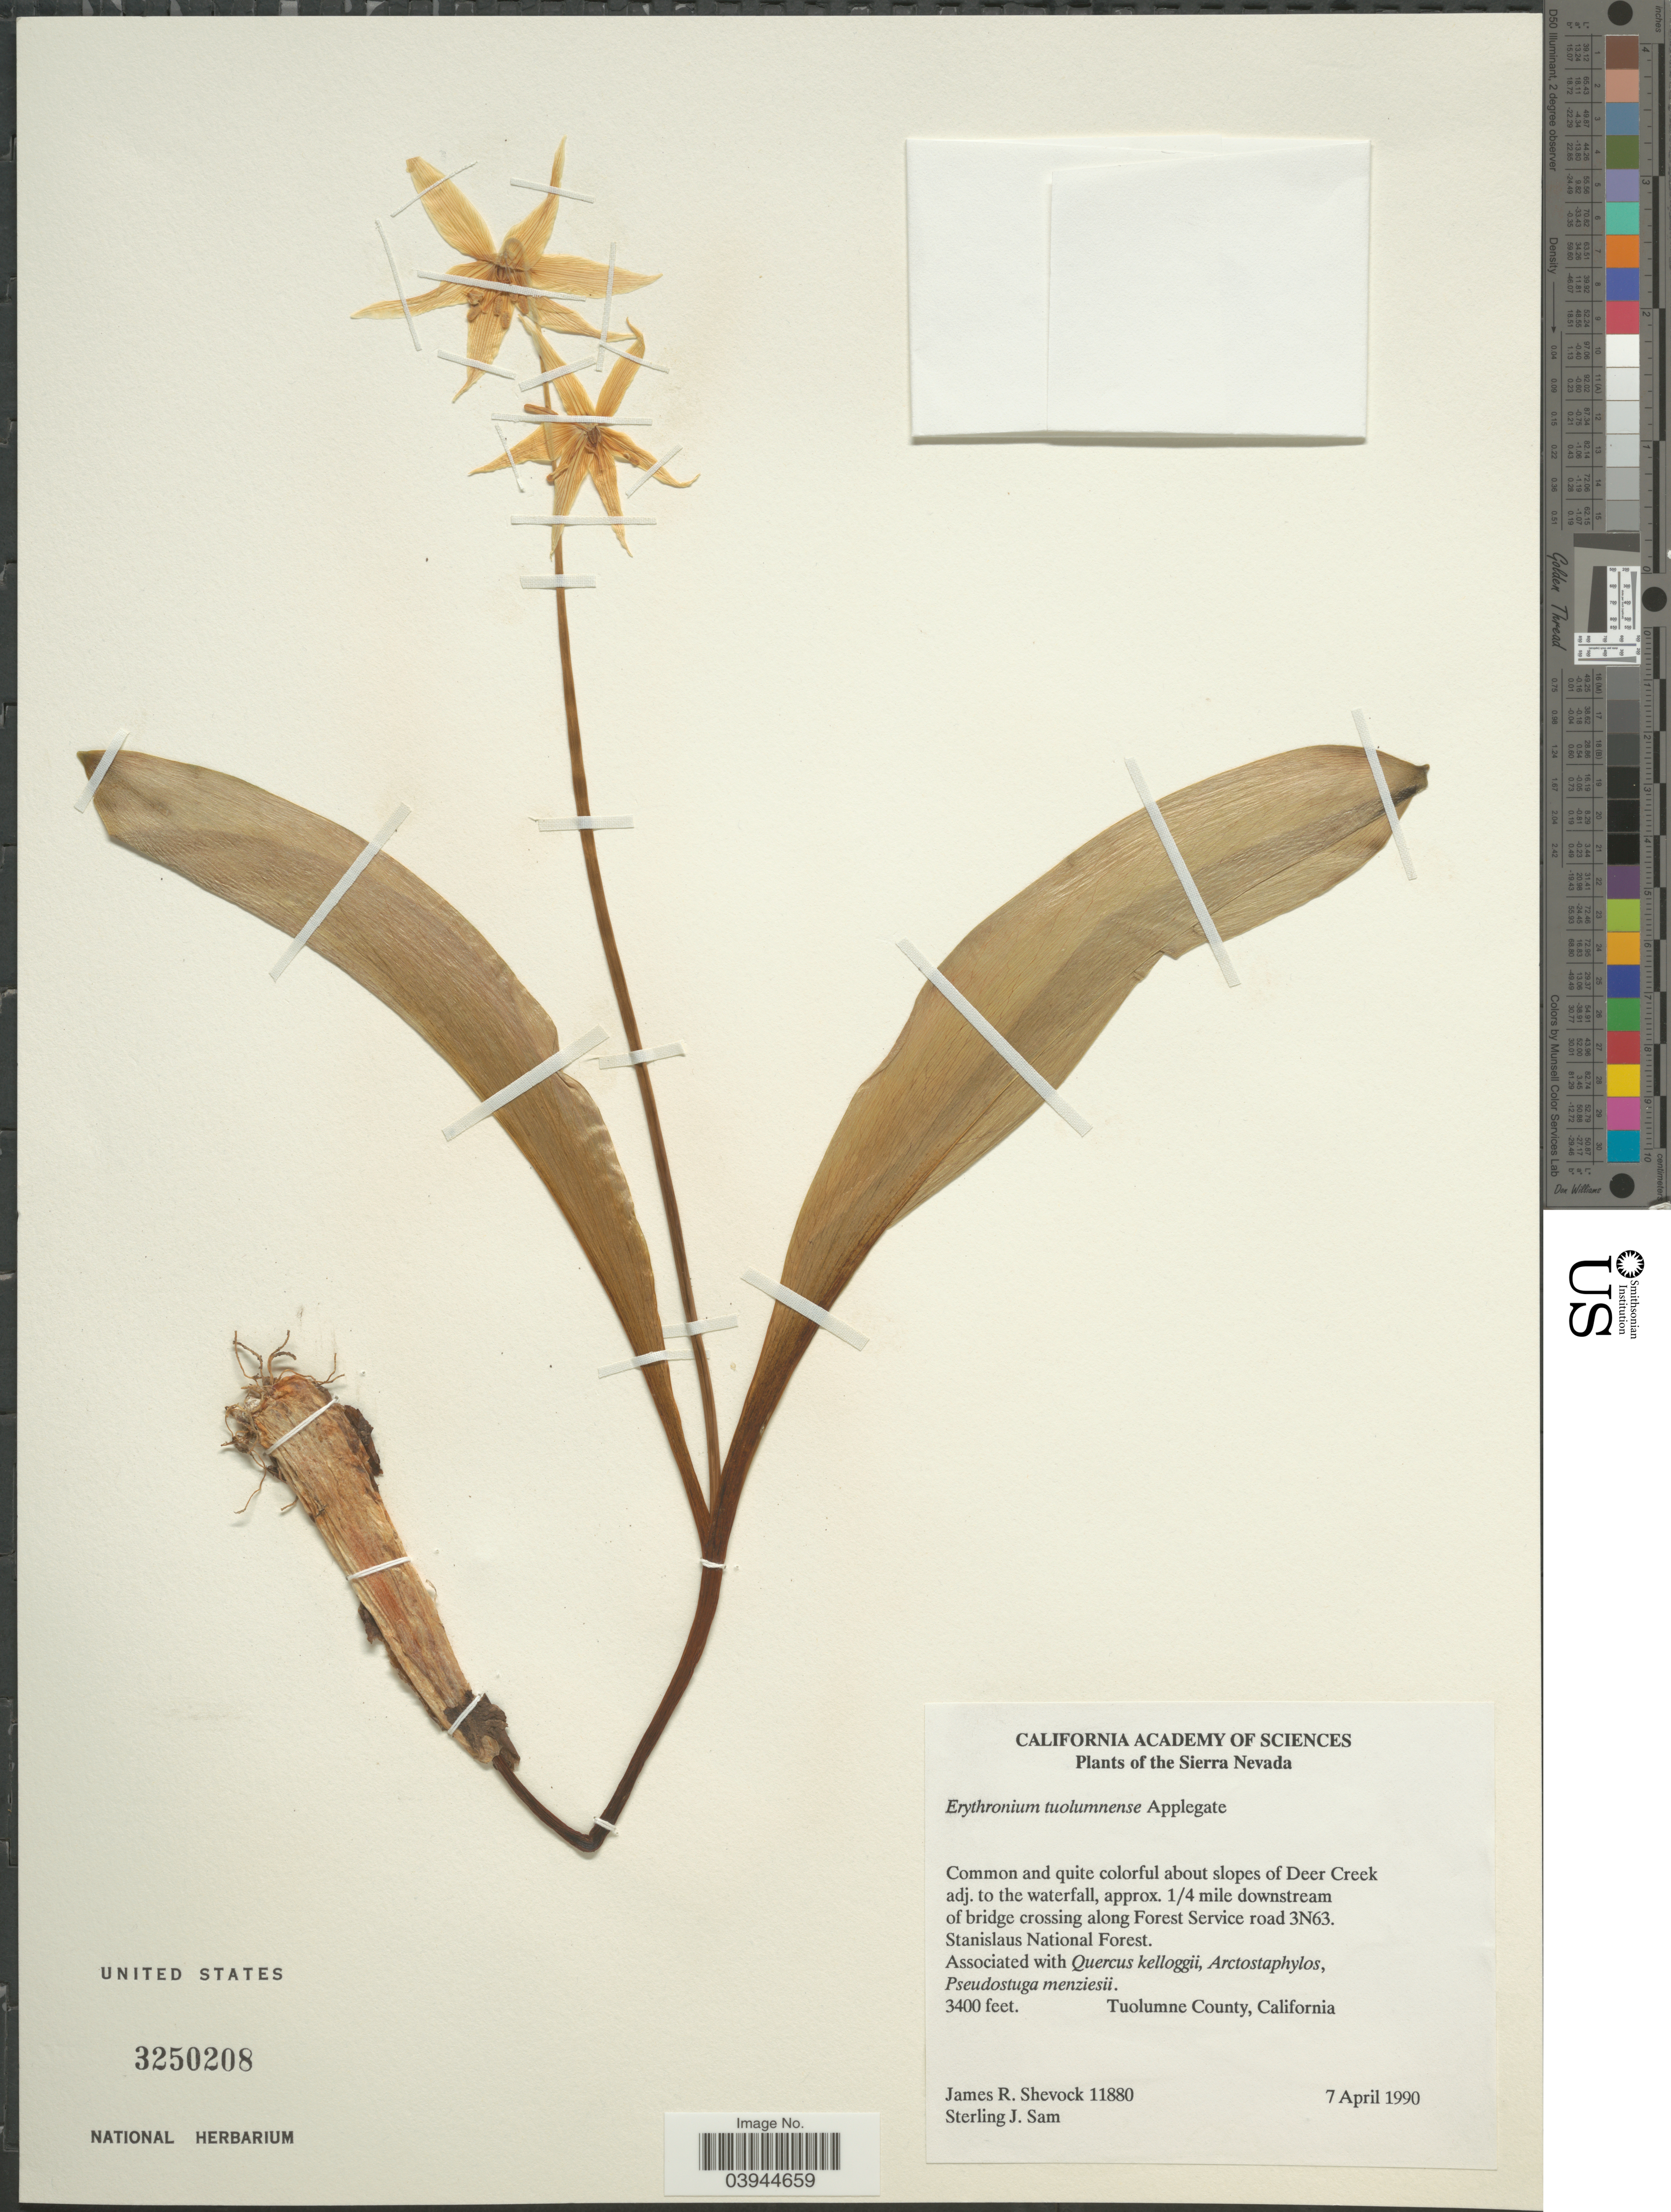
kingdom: Plantae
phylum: Tracheophyta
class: Liliopsida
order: Liliales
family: Liliaceae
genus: Erythronium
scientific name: Erythronium tuolumnense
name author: Applegate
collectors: J. R. Shevock & S. Sam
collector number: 11880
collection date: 1990-04-07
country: United States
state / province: California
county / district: Tuolumne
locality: Sierra Nevada. Common and quite colorful about slopes of Deer Creek adj. to the waterfall, approx. ¼ mile downstream of bridge crossing along Forest Service road 3N63. Stanislaus National Forest. Tuolumne County.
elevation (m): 1036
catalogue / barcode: US 3250208